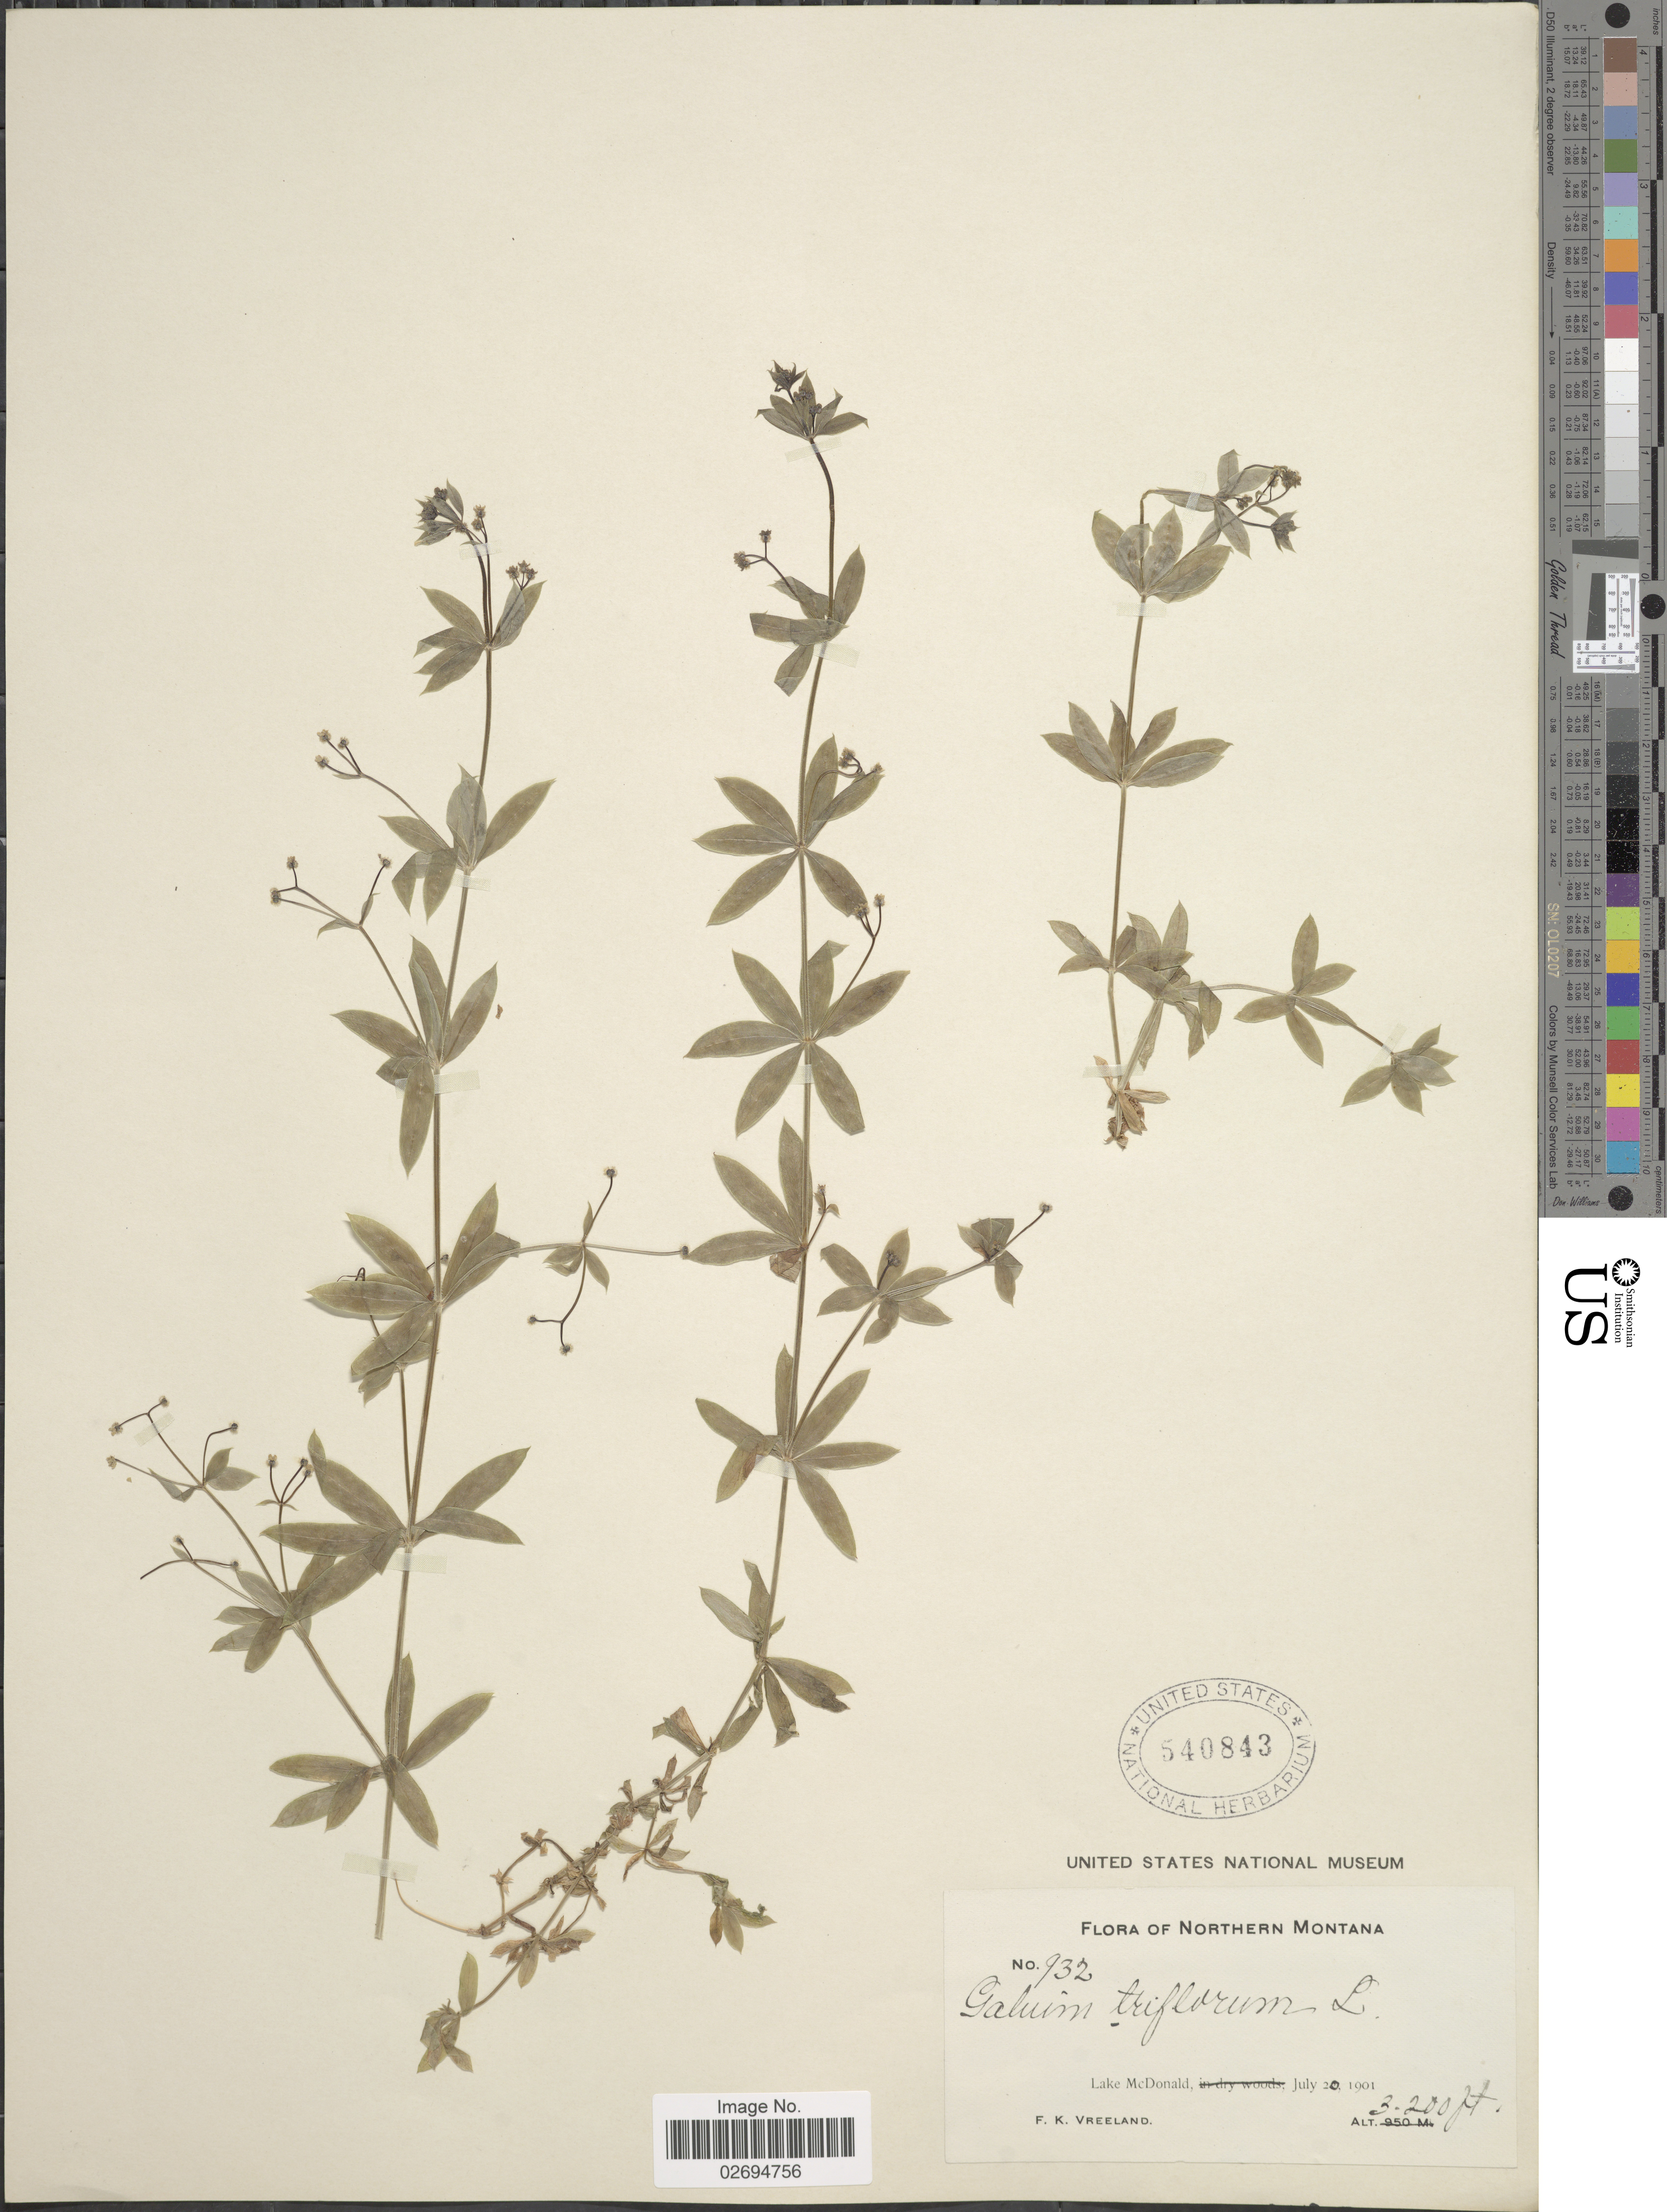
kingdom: Plantae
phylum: Tracheophyta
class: Magnoliopsida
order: Gentianales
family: Rubiaceae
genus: Galium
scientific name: Galium triflorum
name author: Michx.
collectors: F. Vreeland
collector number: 932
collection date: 1901-07-20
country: United States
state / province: Montana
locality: Northern Montana, Lake McDonald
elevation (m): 975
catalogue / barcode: US 540843